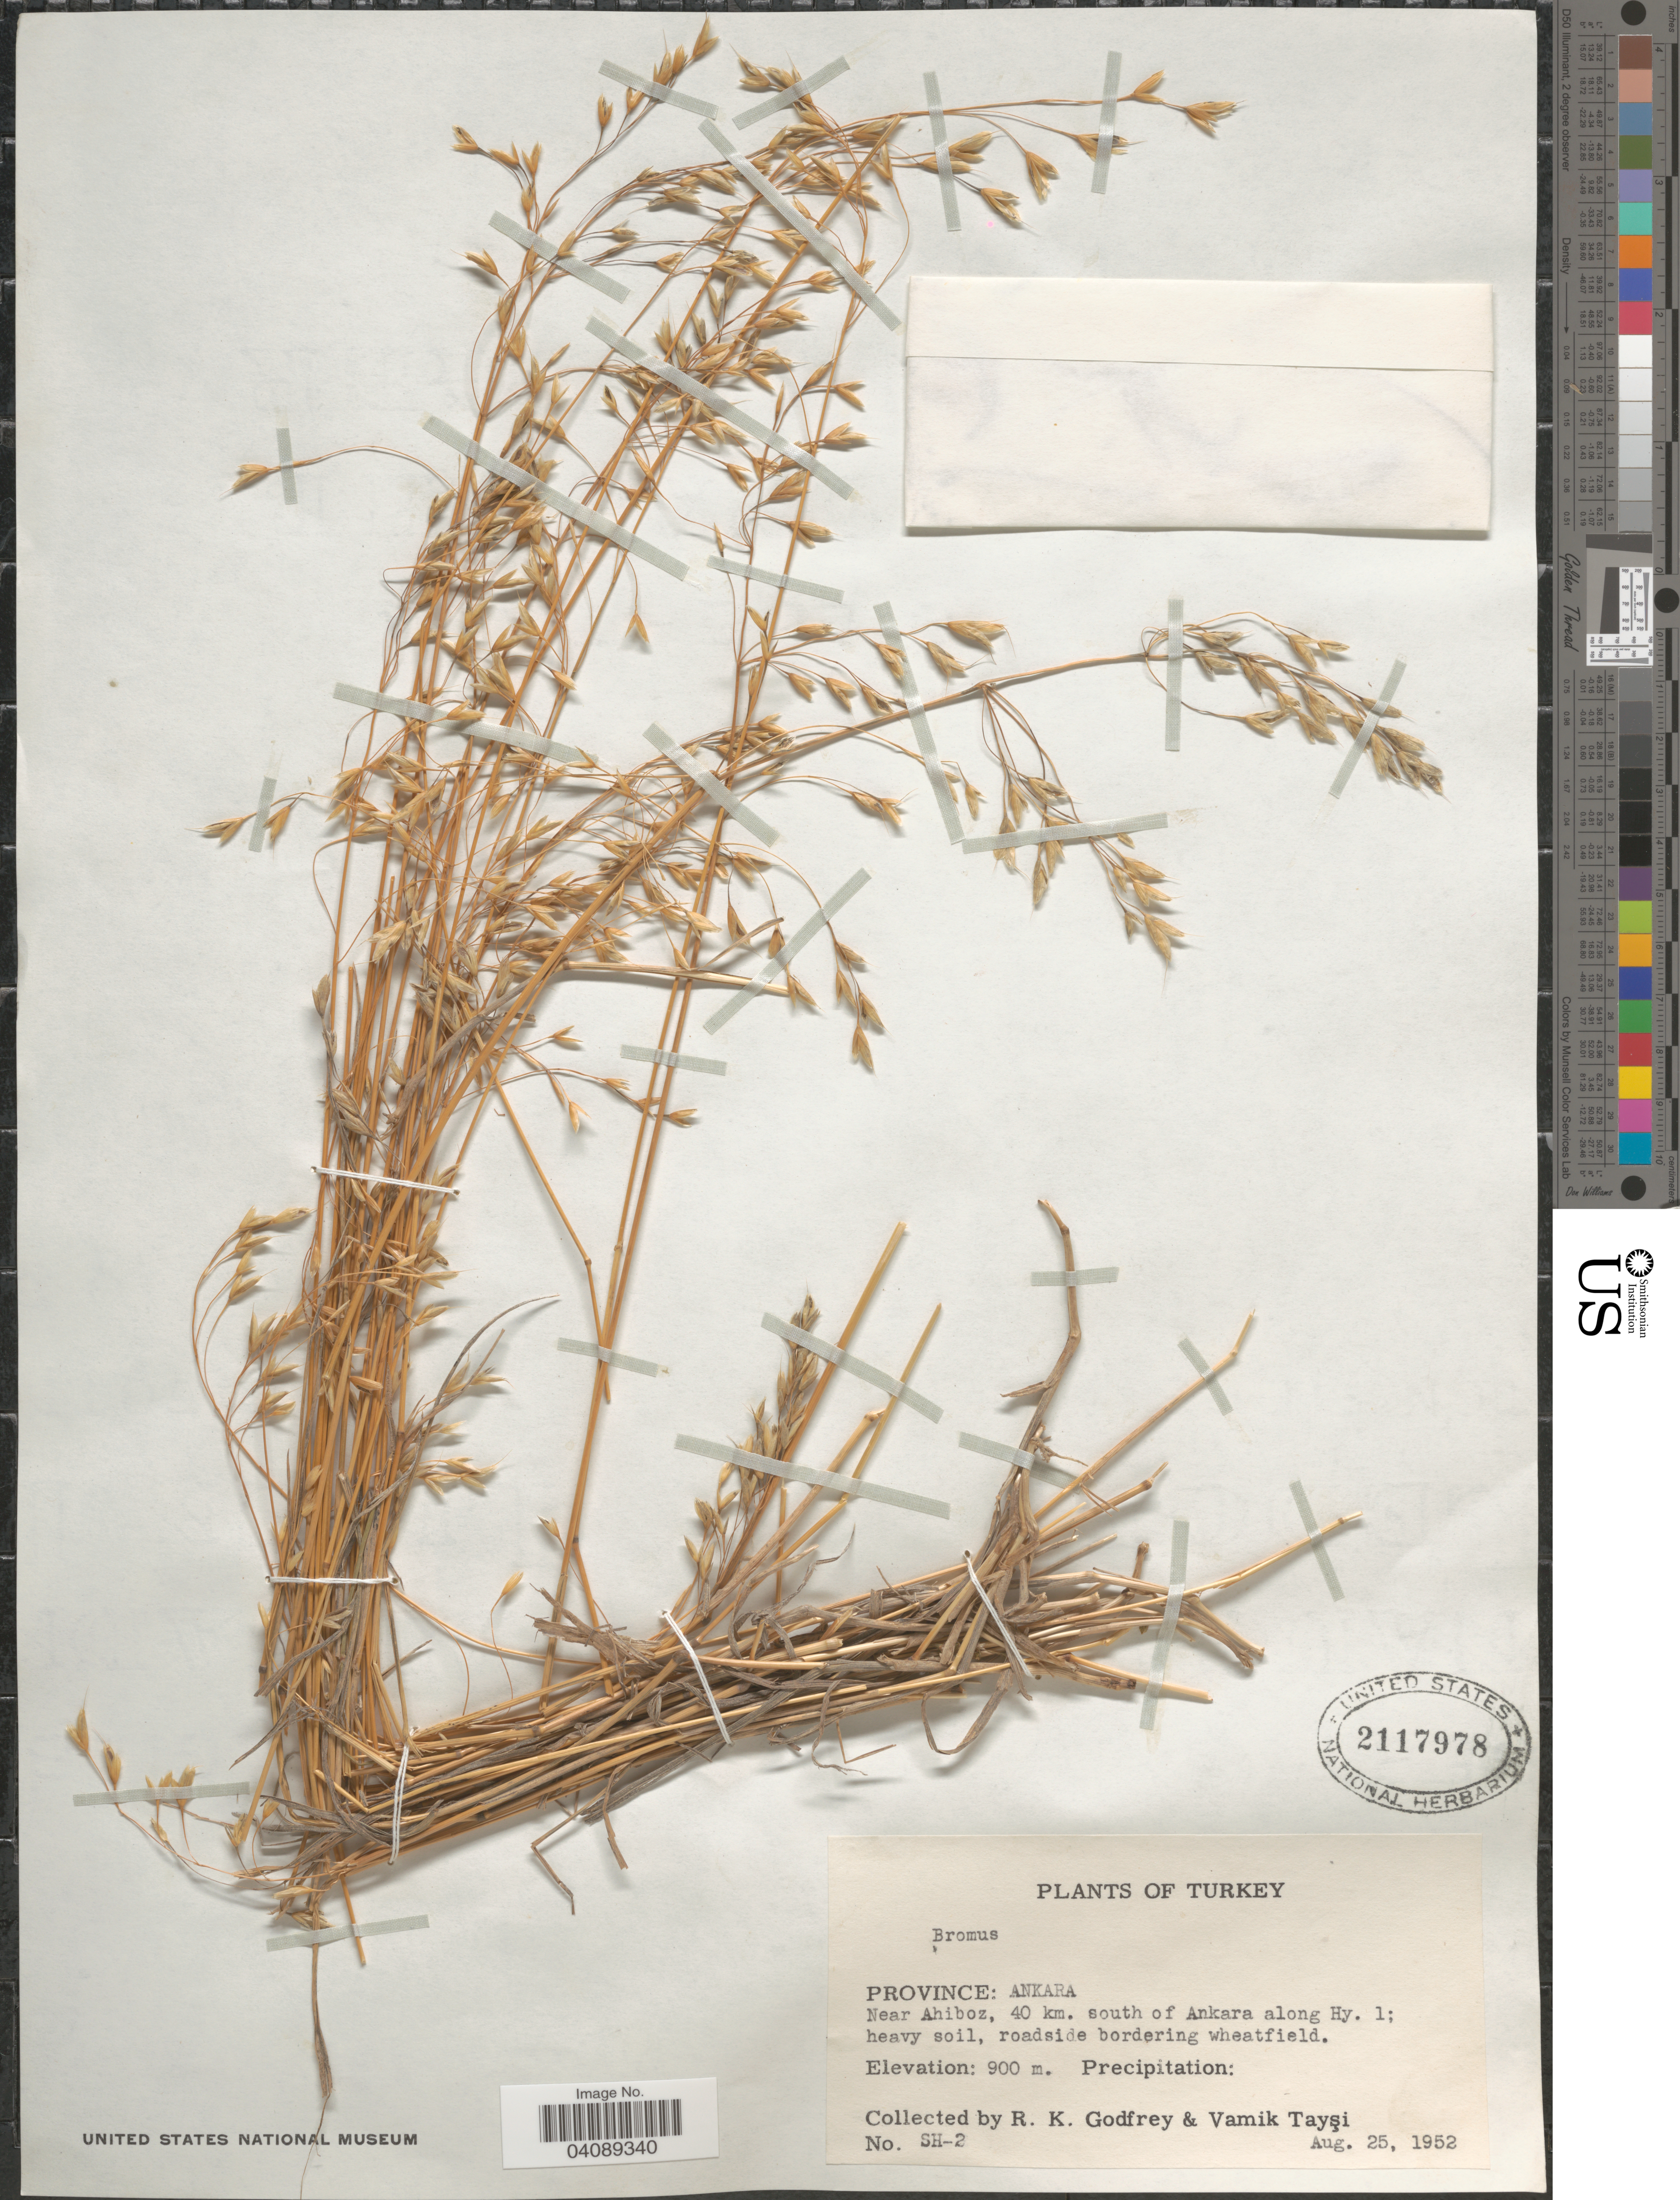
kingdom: Plantae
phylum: Tracheophyta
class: Liliopsida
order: Poales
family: Poaceae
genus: Bromus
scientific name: Bromus sp.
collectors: R. K. Godfrey & V. Taysi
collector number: SH-2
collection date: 1952-08-25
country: Turkey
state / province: Ankara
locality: Near Ahiboz, 40 km. south of Ankara along Hy. 1; heavy soil, roadside bordering wheatfield.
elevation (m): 900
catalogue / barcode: US 2117978